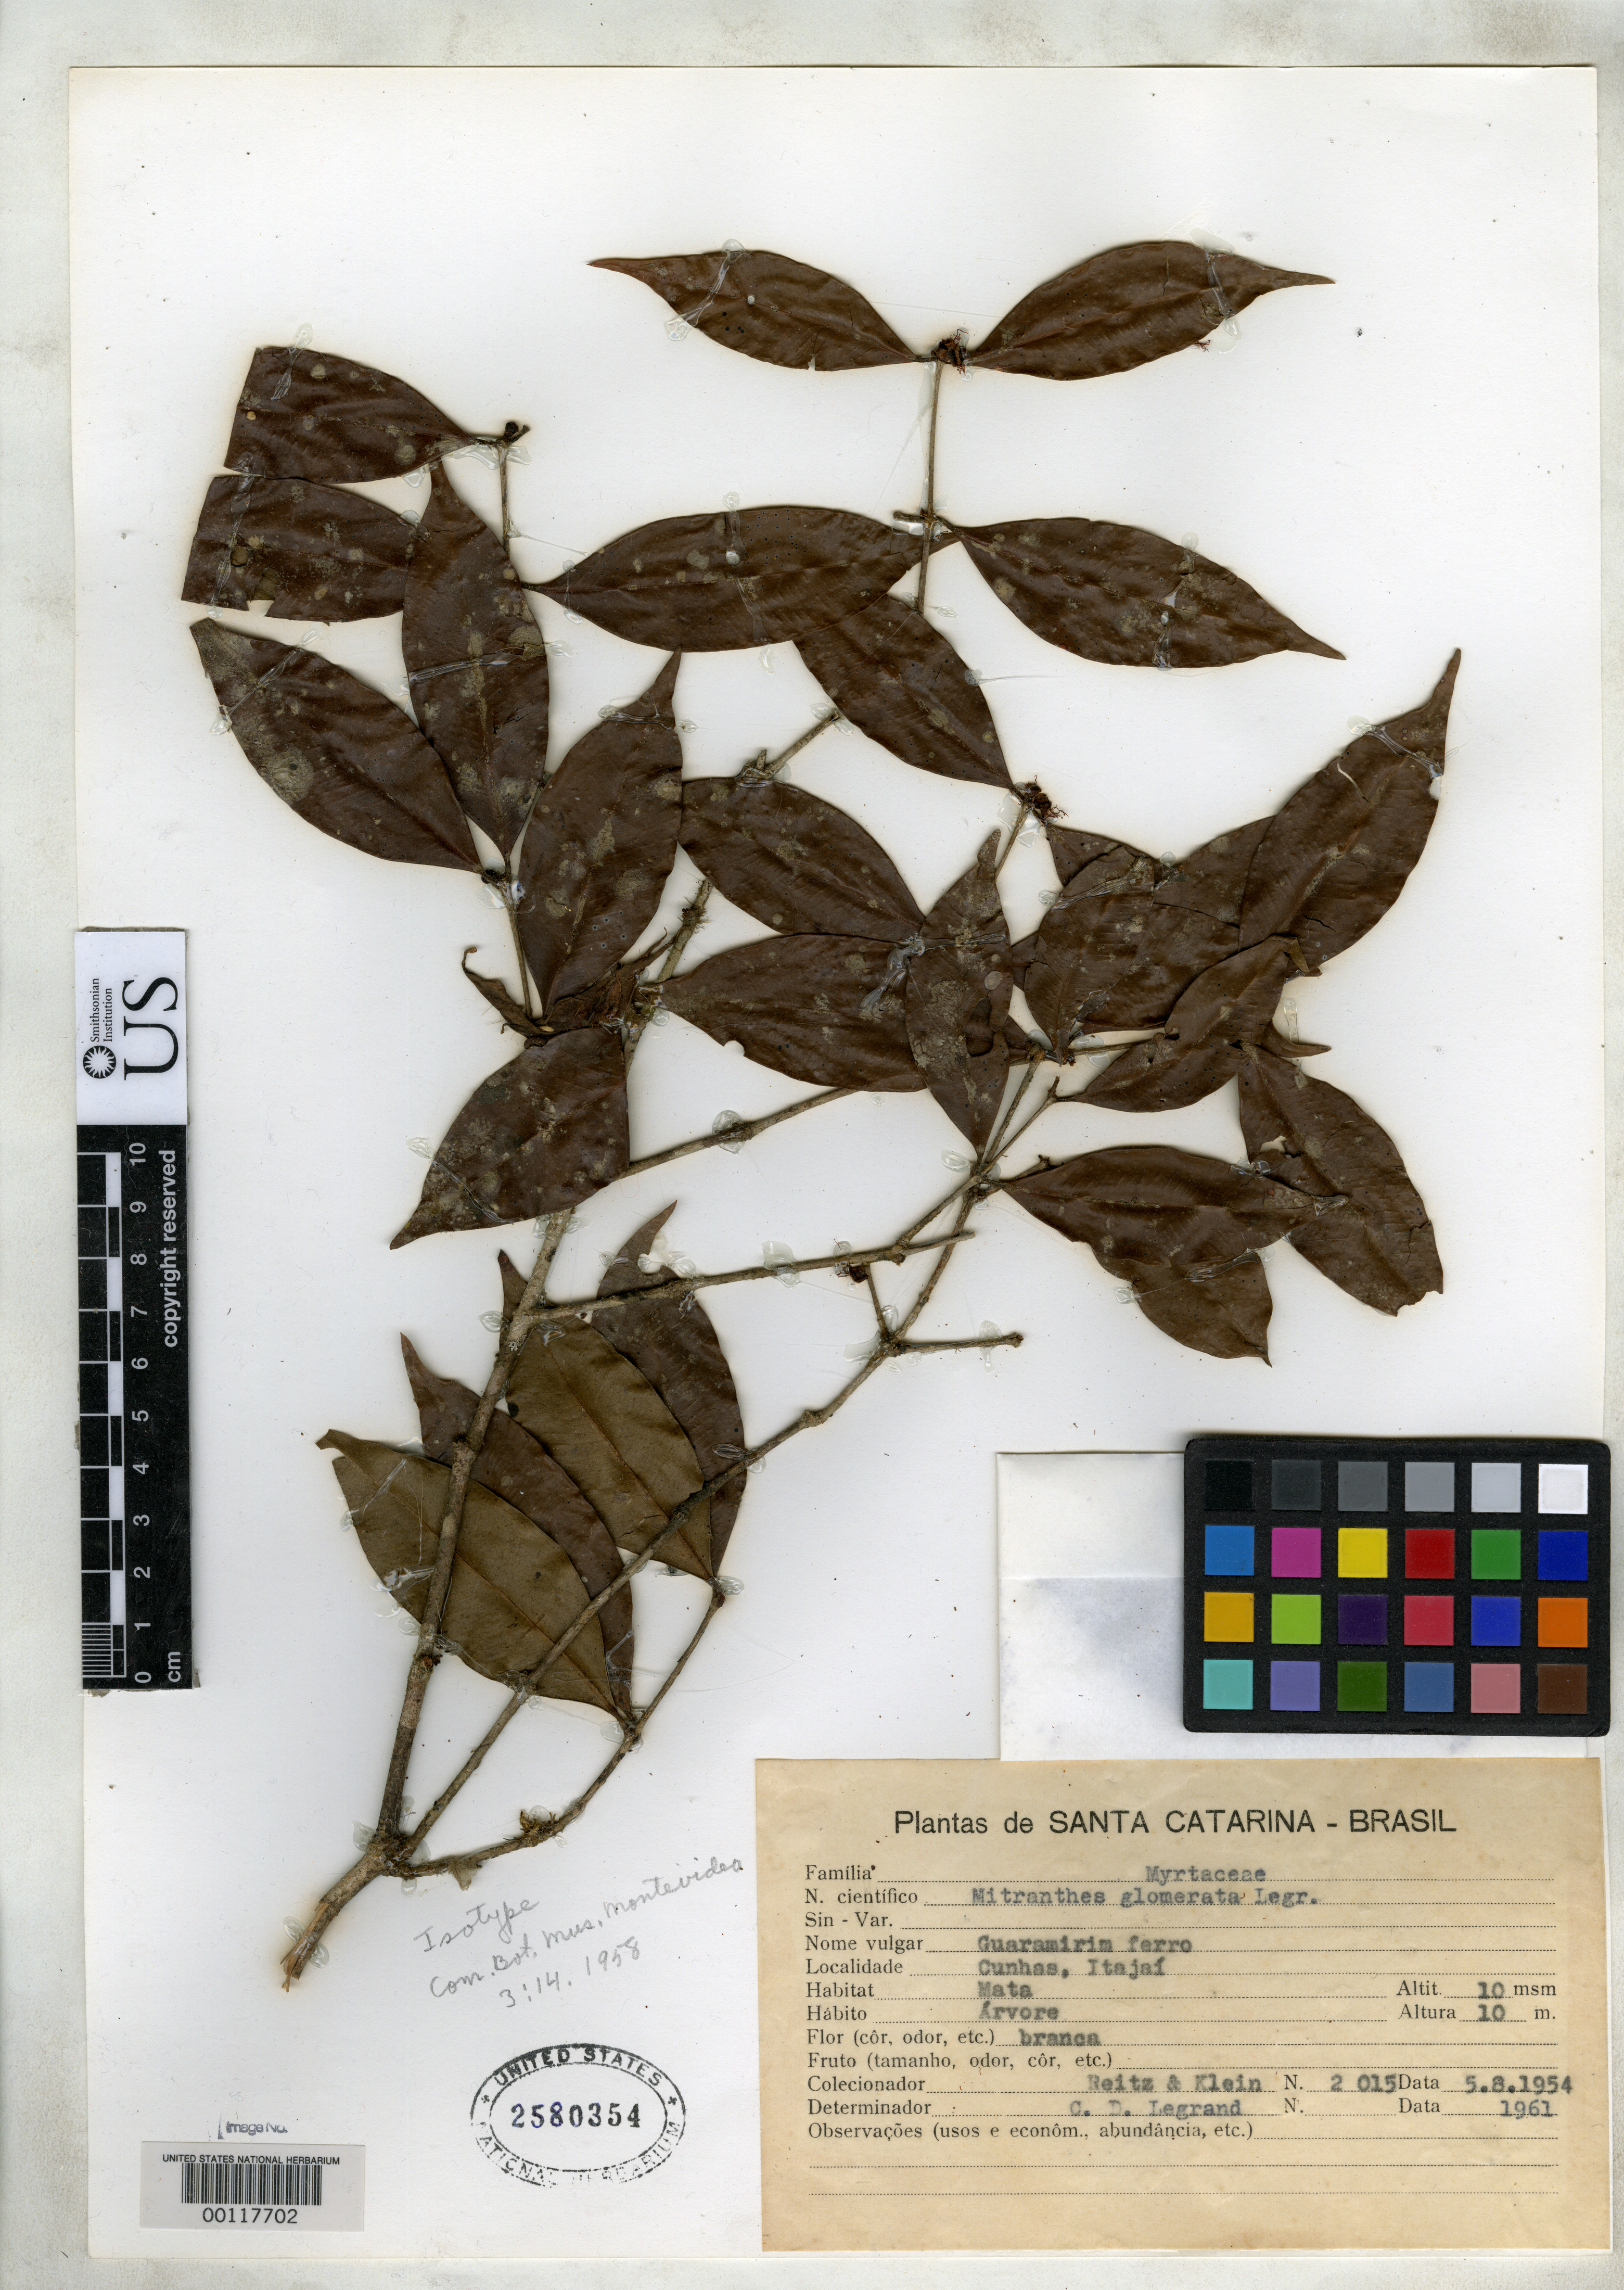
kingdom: Plantae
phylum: Tracheophyta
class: Magnoliopsida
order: Myrtales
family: Myrtaceae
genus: Mitranthes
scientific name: Mitranthes glomerata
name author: D. Legrand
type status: Isotype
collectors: R. Reitz & R. M. Klein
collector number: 2015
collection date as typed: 1954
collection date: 1954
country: Brazil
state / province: Santa Catarina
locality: Cunhas, Itajai.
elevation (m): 10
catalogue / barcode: US 2580354